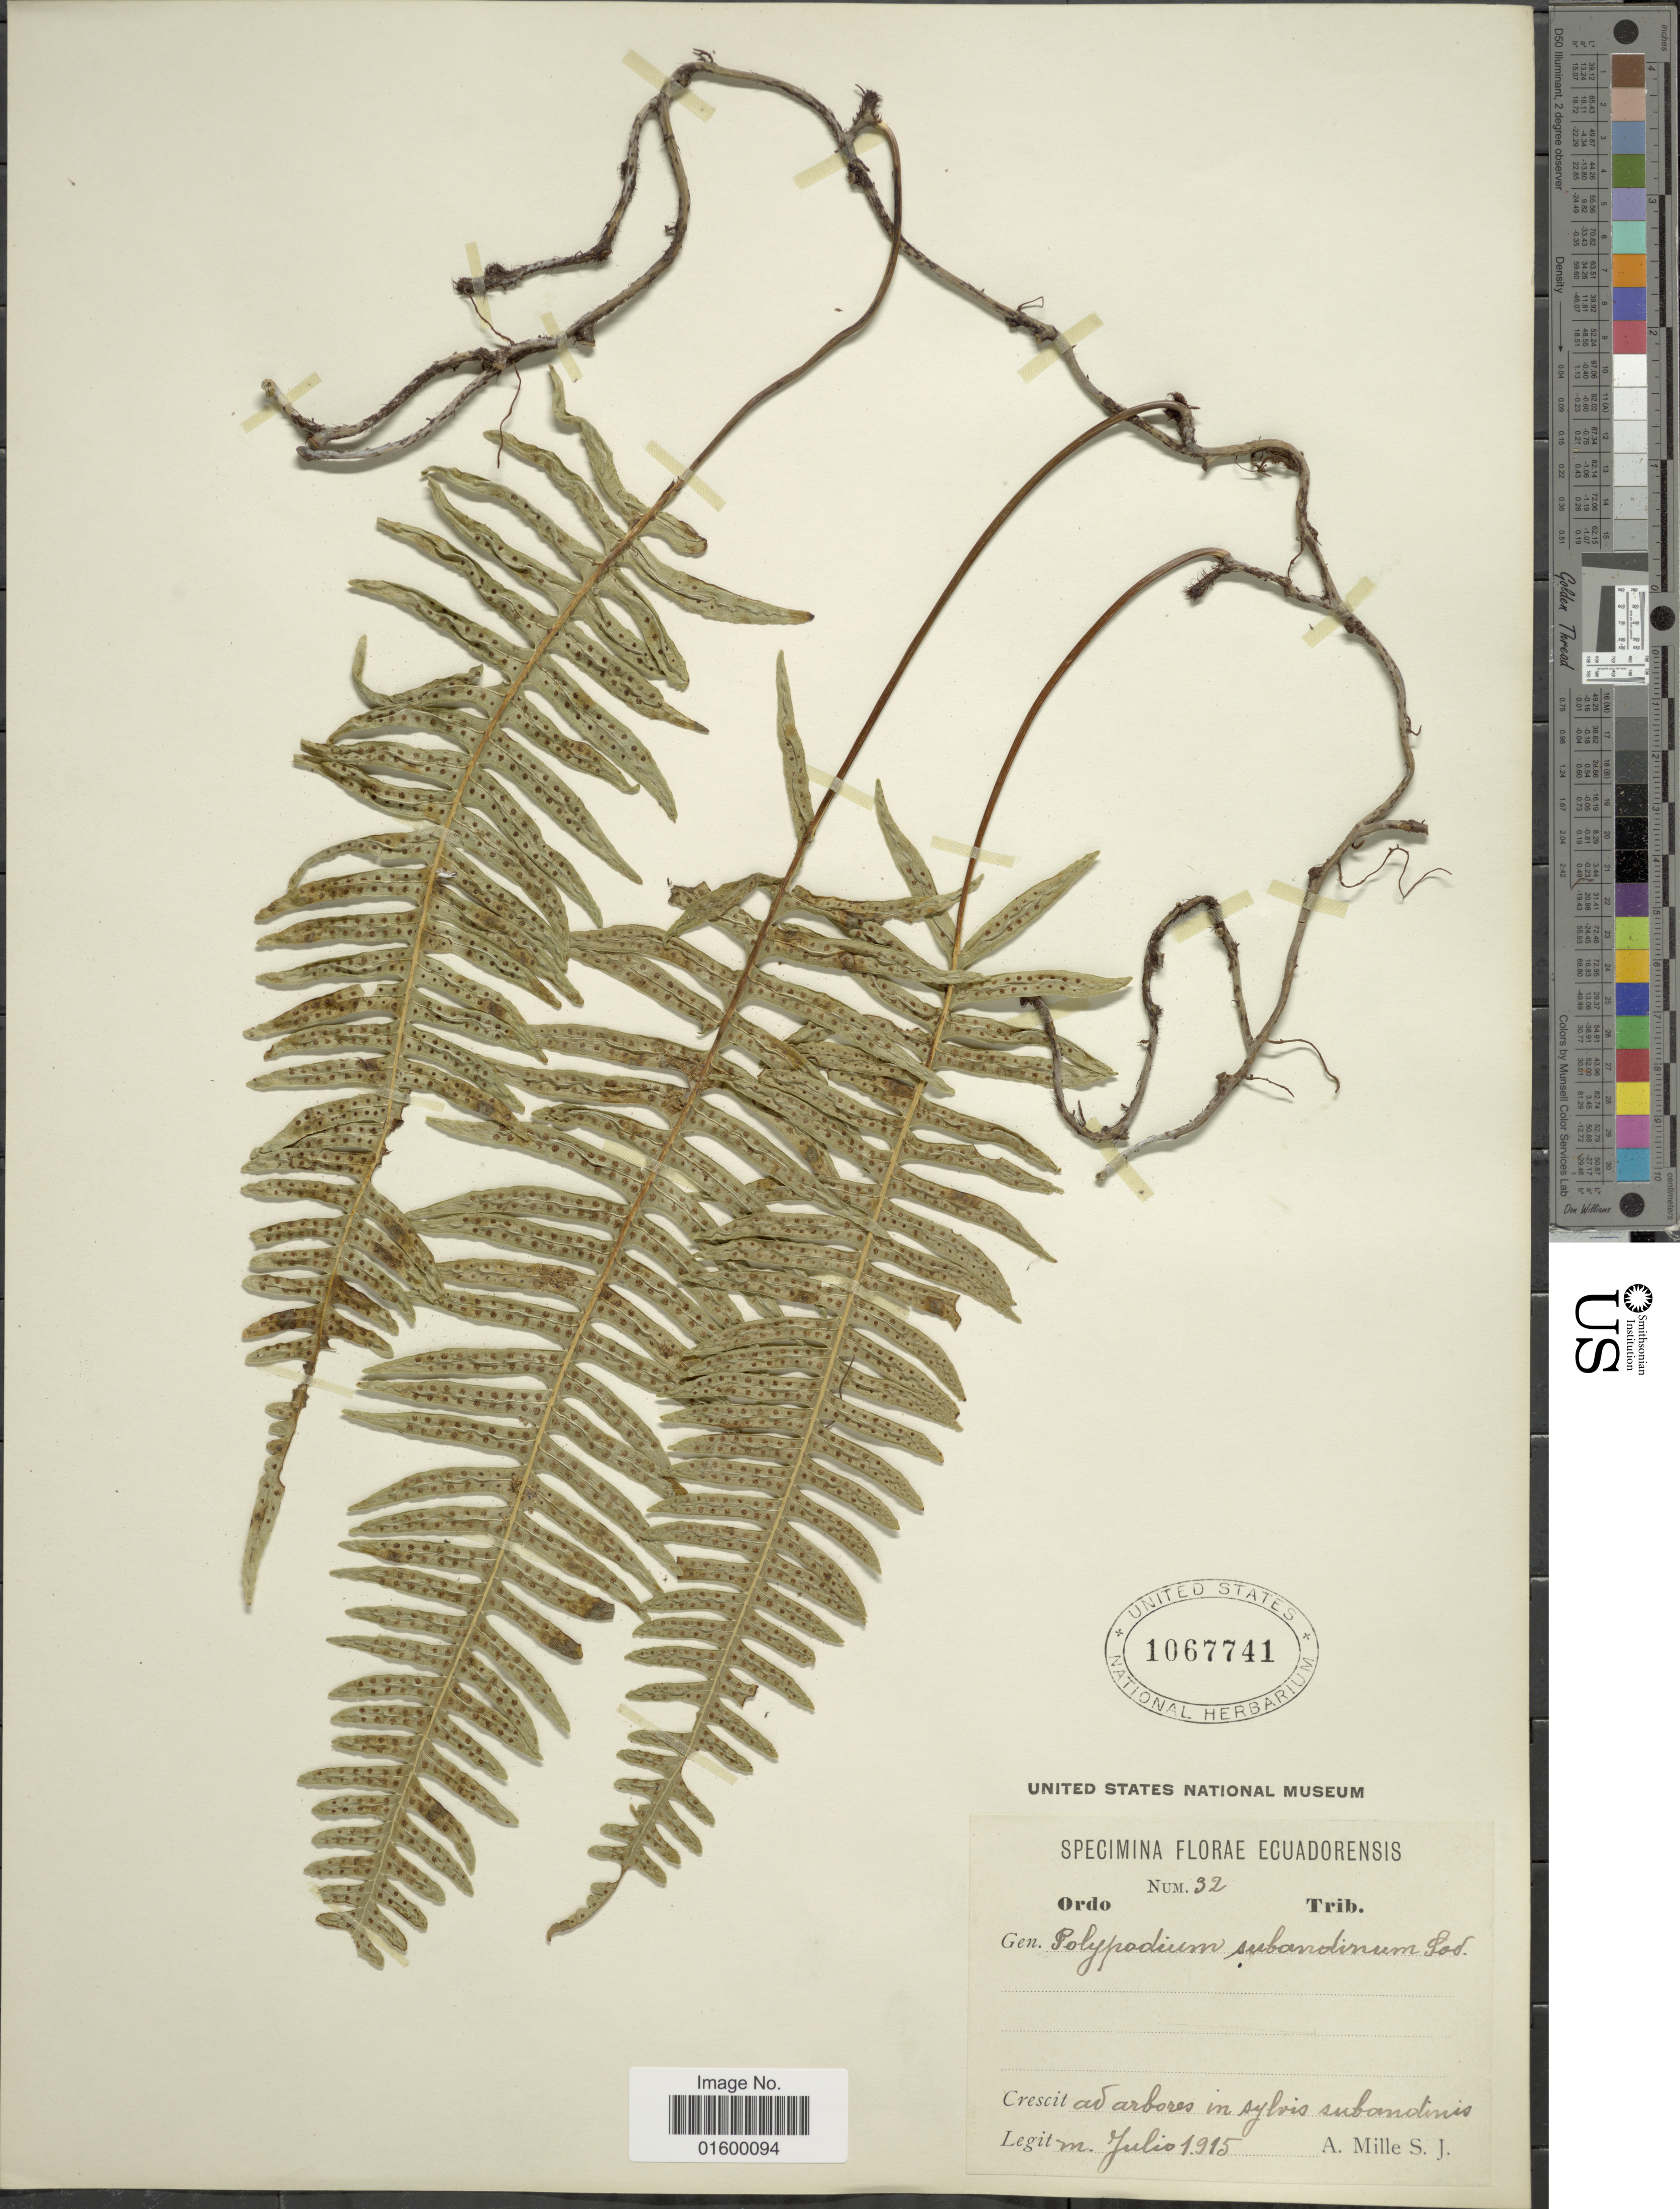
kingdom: Plantae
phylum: Tracheophyta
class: Polypodiopsida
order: Polypodiales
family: Polypodiaceae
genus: Pleopeltis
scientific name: Pleopeltis wiesbaurii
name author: (Sodiro) Lellinger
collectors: A. Mille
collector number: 32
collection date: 1915-07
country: Ecuador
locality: Ad arbores in sylvis subandinis.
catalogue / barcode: US 1067741